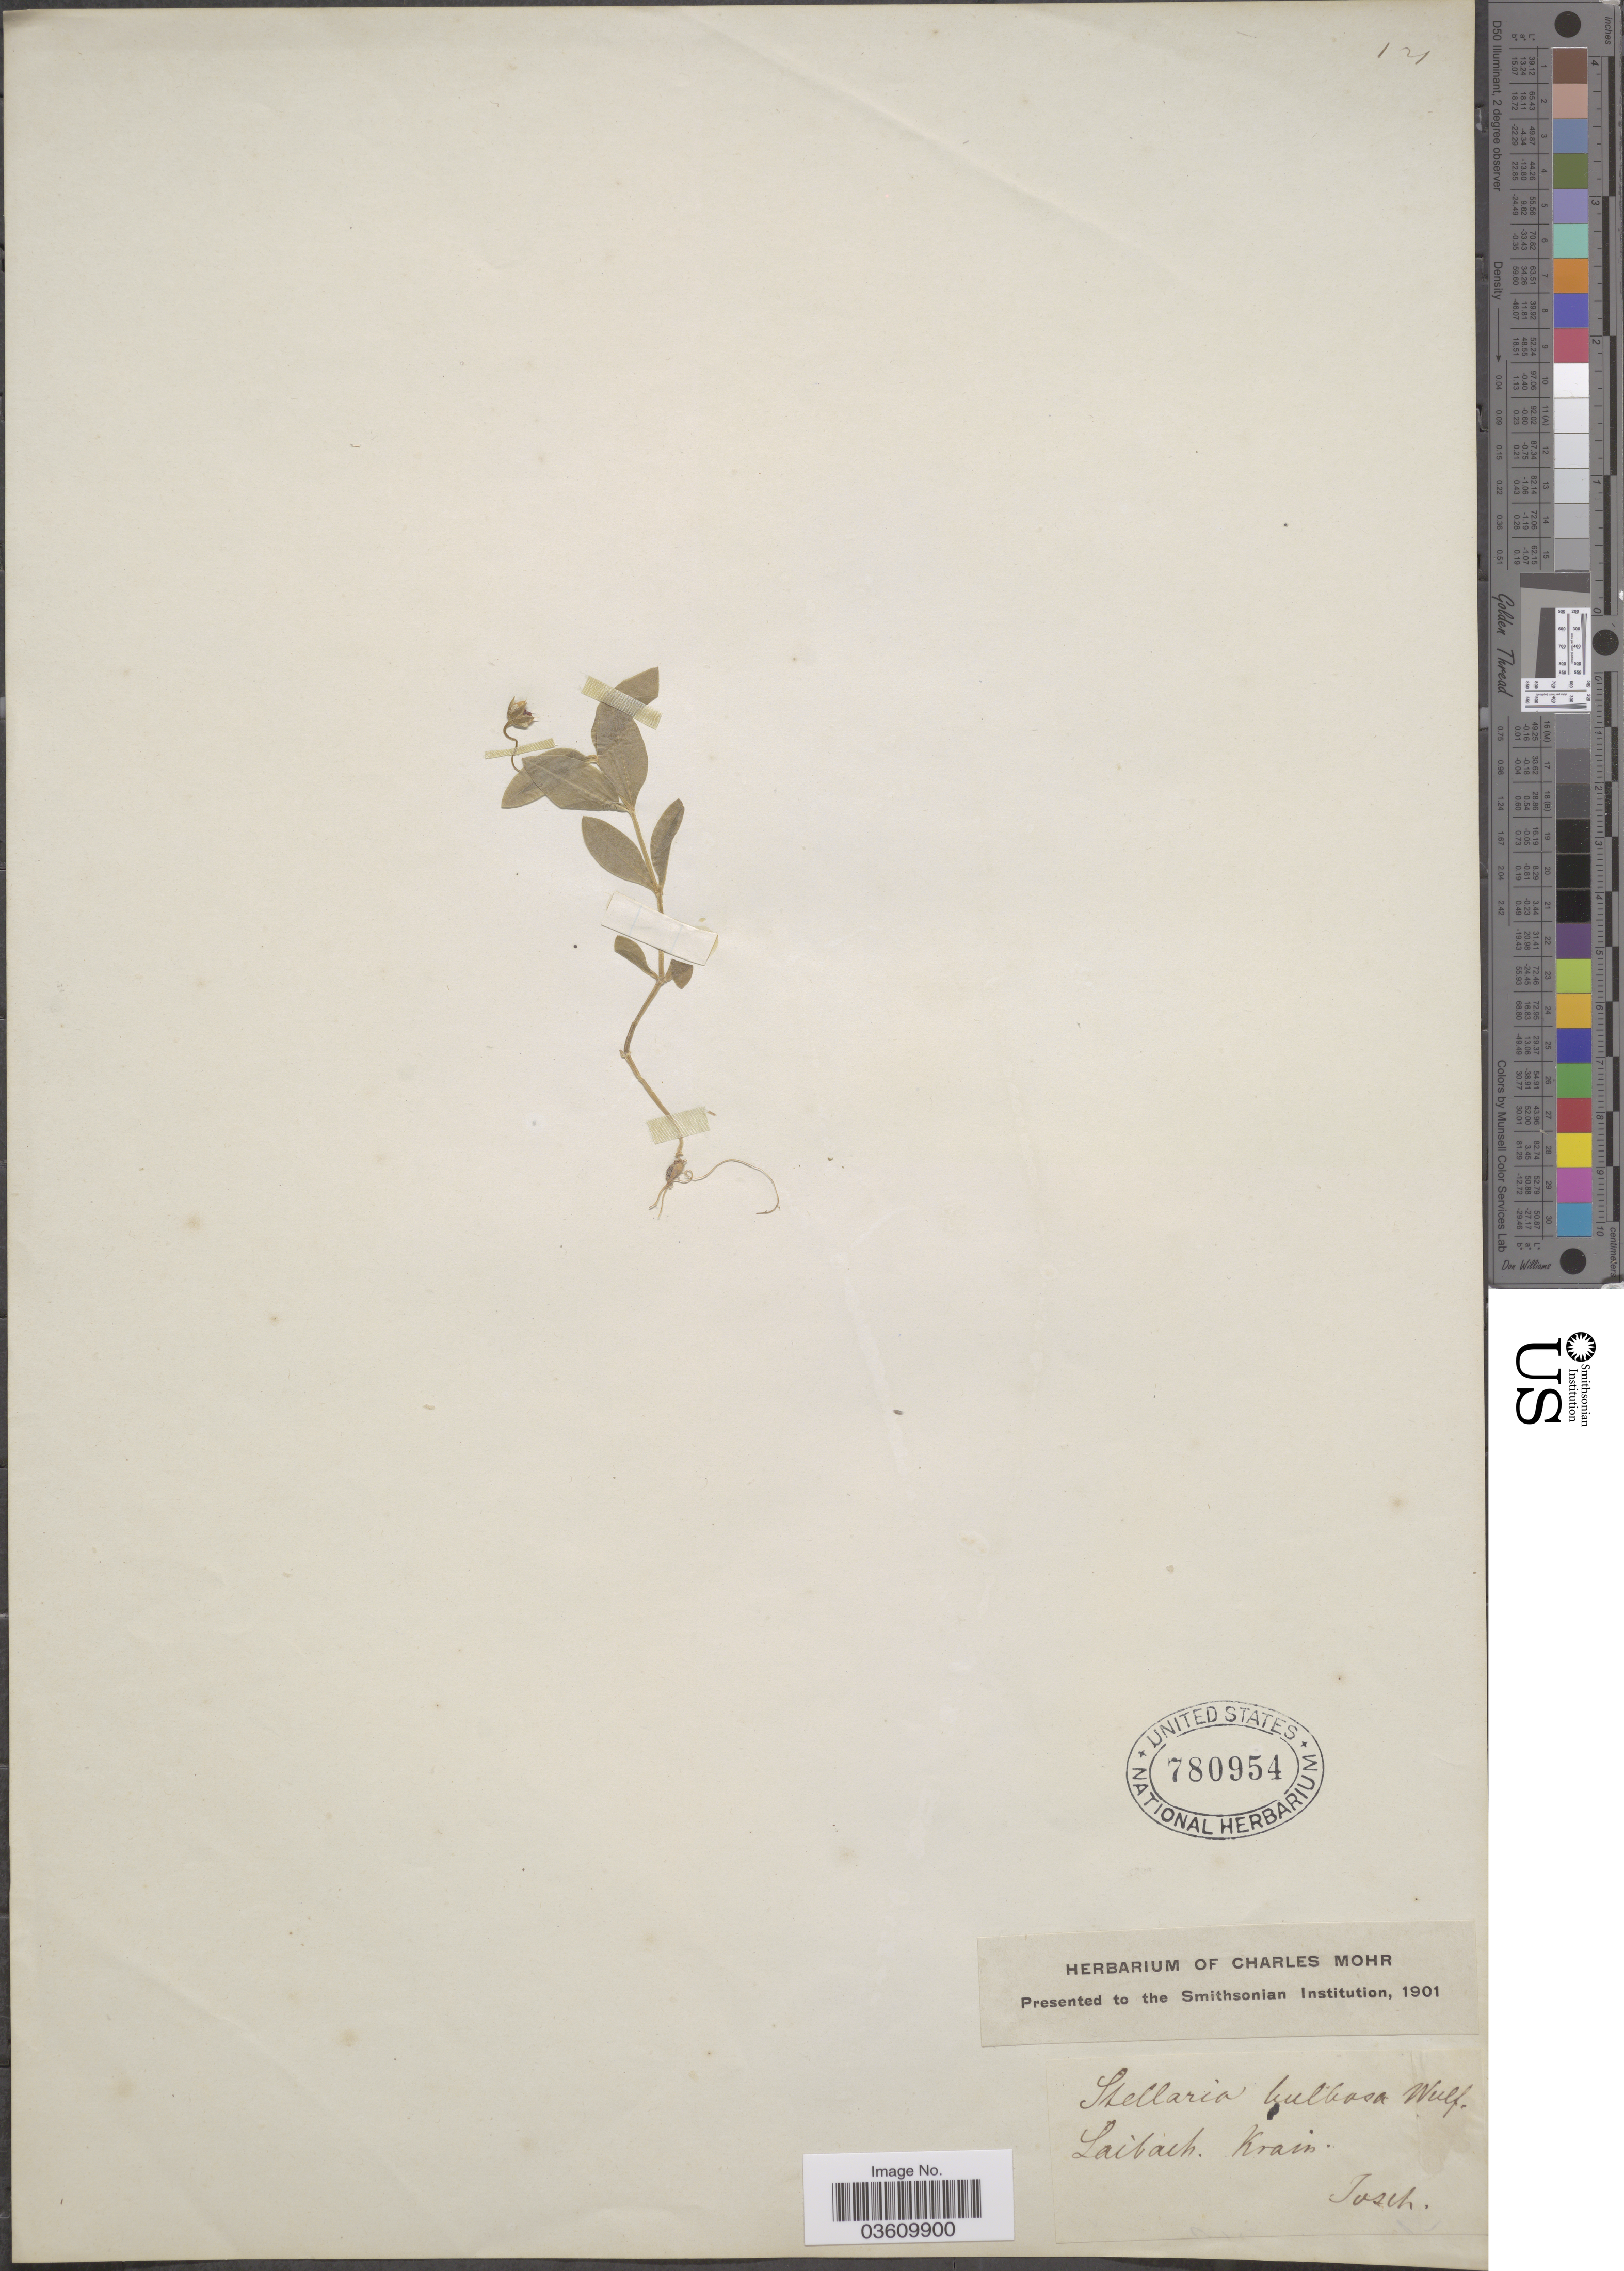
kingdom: Plantae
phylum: Tracheophyta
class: Magnoliopsida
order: Caryophyllales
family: Caryophyllaceae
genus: Stellaria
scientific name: Stellaria bulbosa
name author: Wulfen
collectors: Tosch.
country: Slovenia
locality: Laibach. Krain.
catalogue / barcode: US 780954